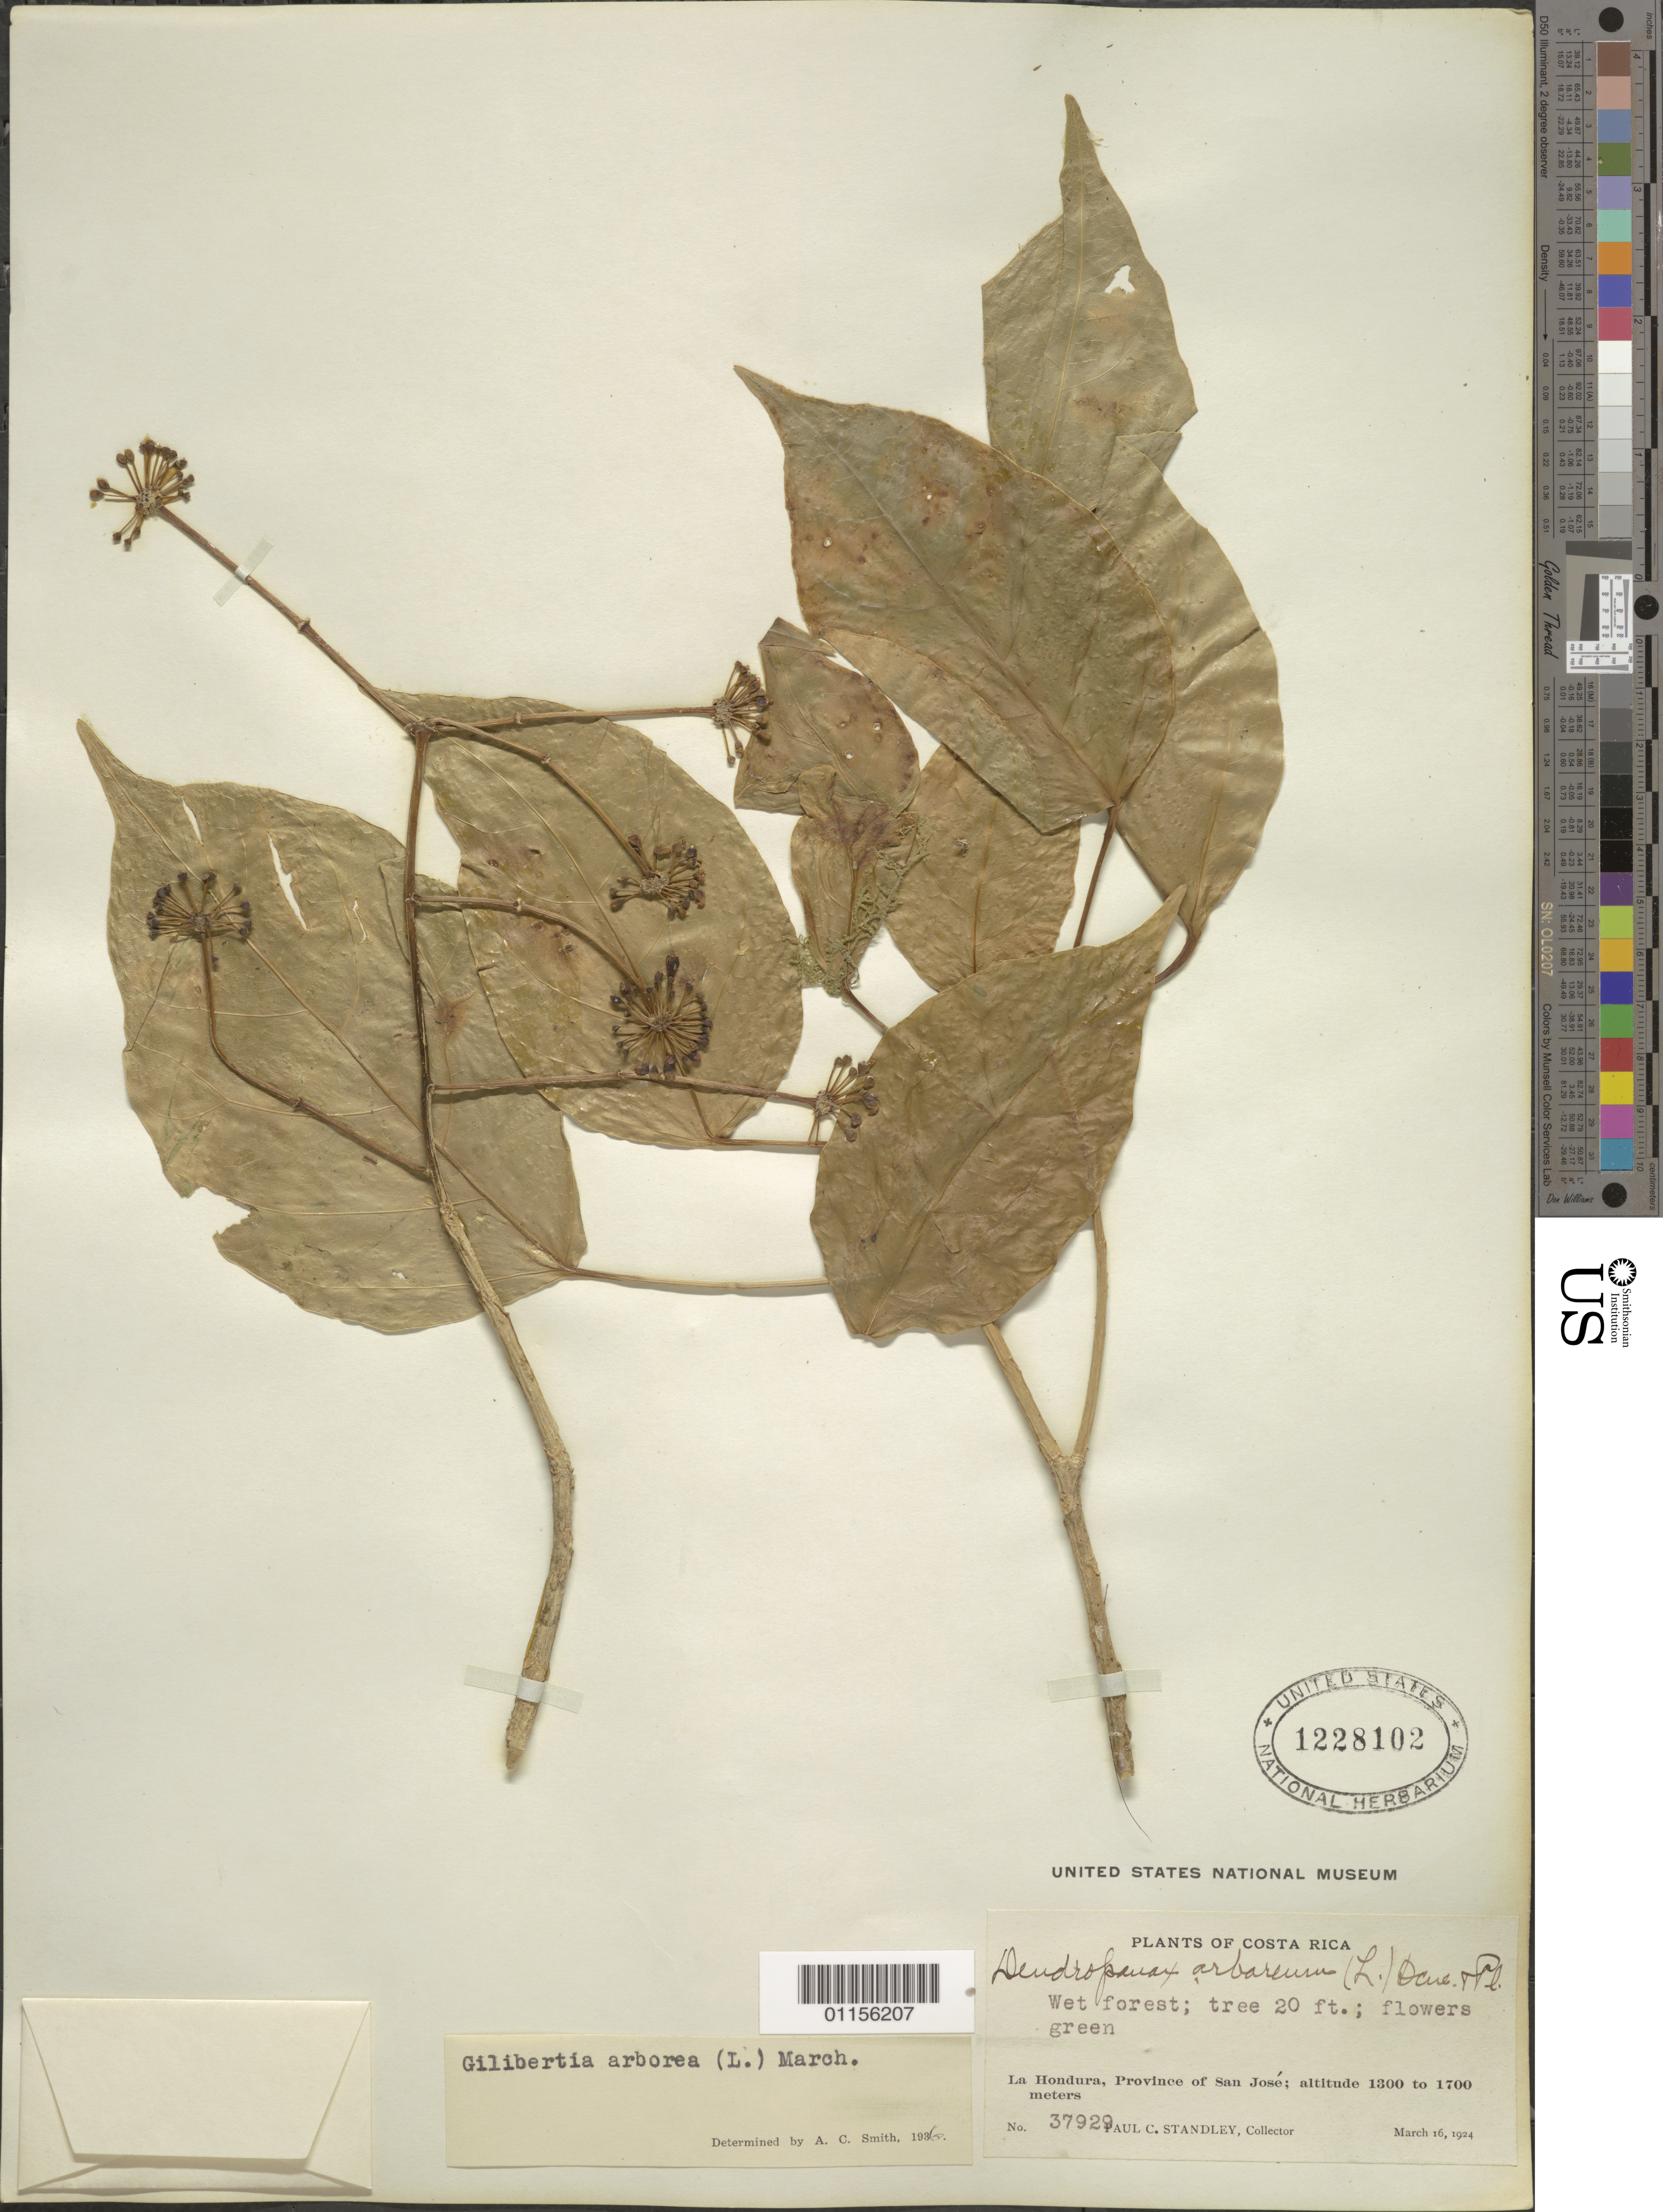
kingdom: Plantae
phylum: Tracheophyta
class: Magnoliopsida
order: Apiales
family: Araliaceae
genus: Dendropanax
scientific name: Dendropanax arboreus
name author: (L.) Decne. & Planch.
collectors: P. C. Standley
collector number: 37929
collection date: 1924-03-16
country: Costa Rica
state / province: San José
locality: La Hondura.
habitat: Wet forest, tree.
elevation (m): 1300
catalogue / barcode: US 1228102